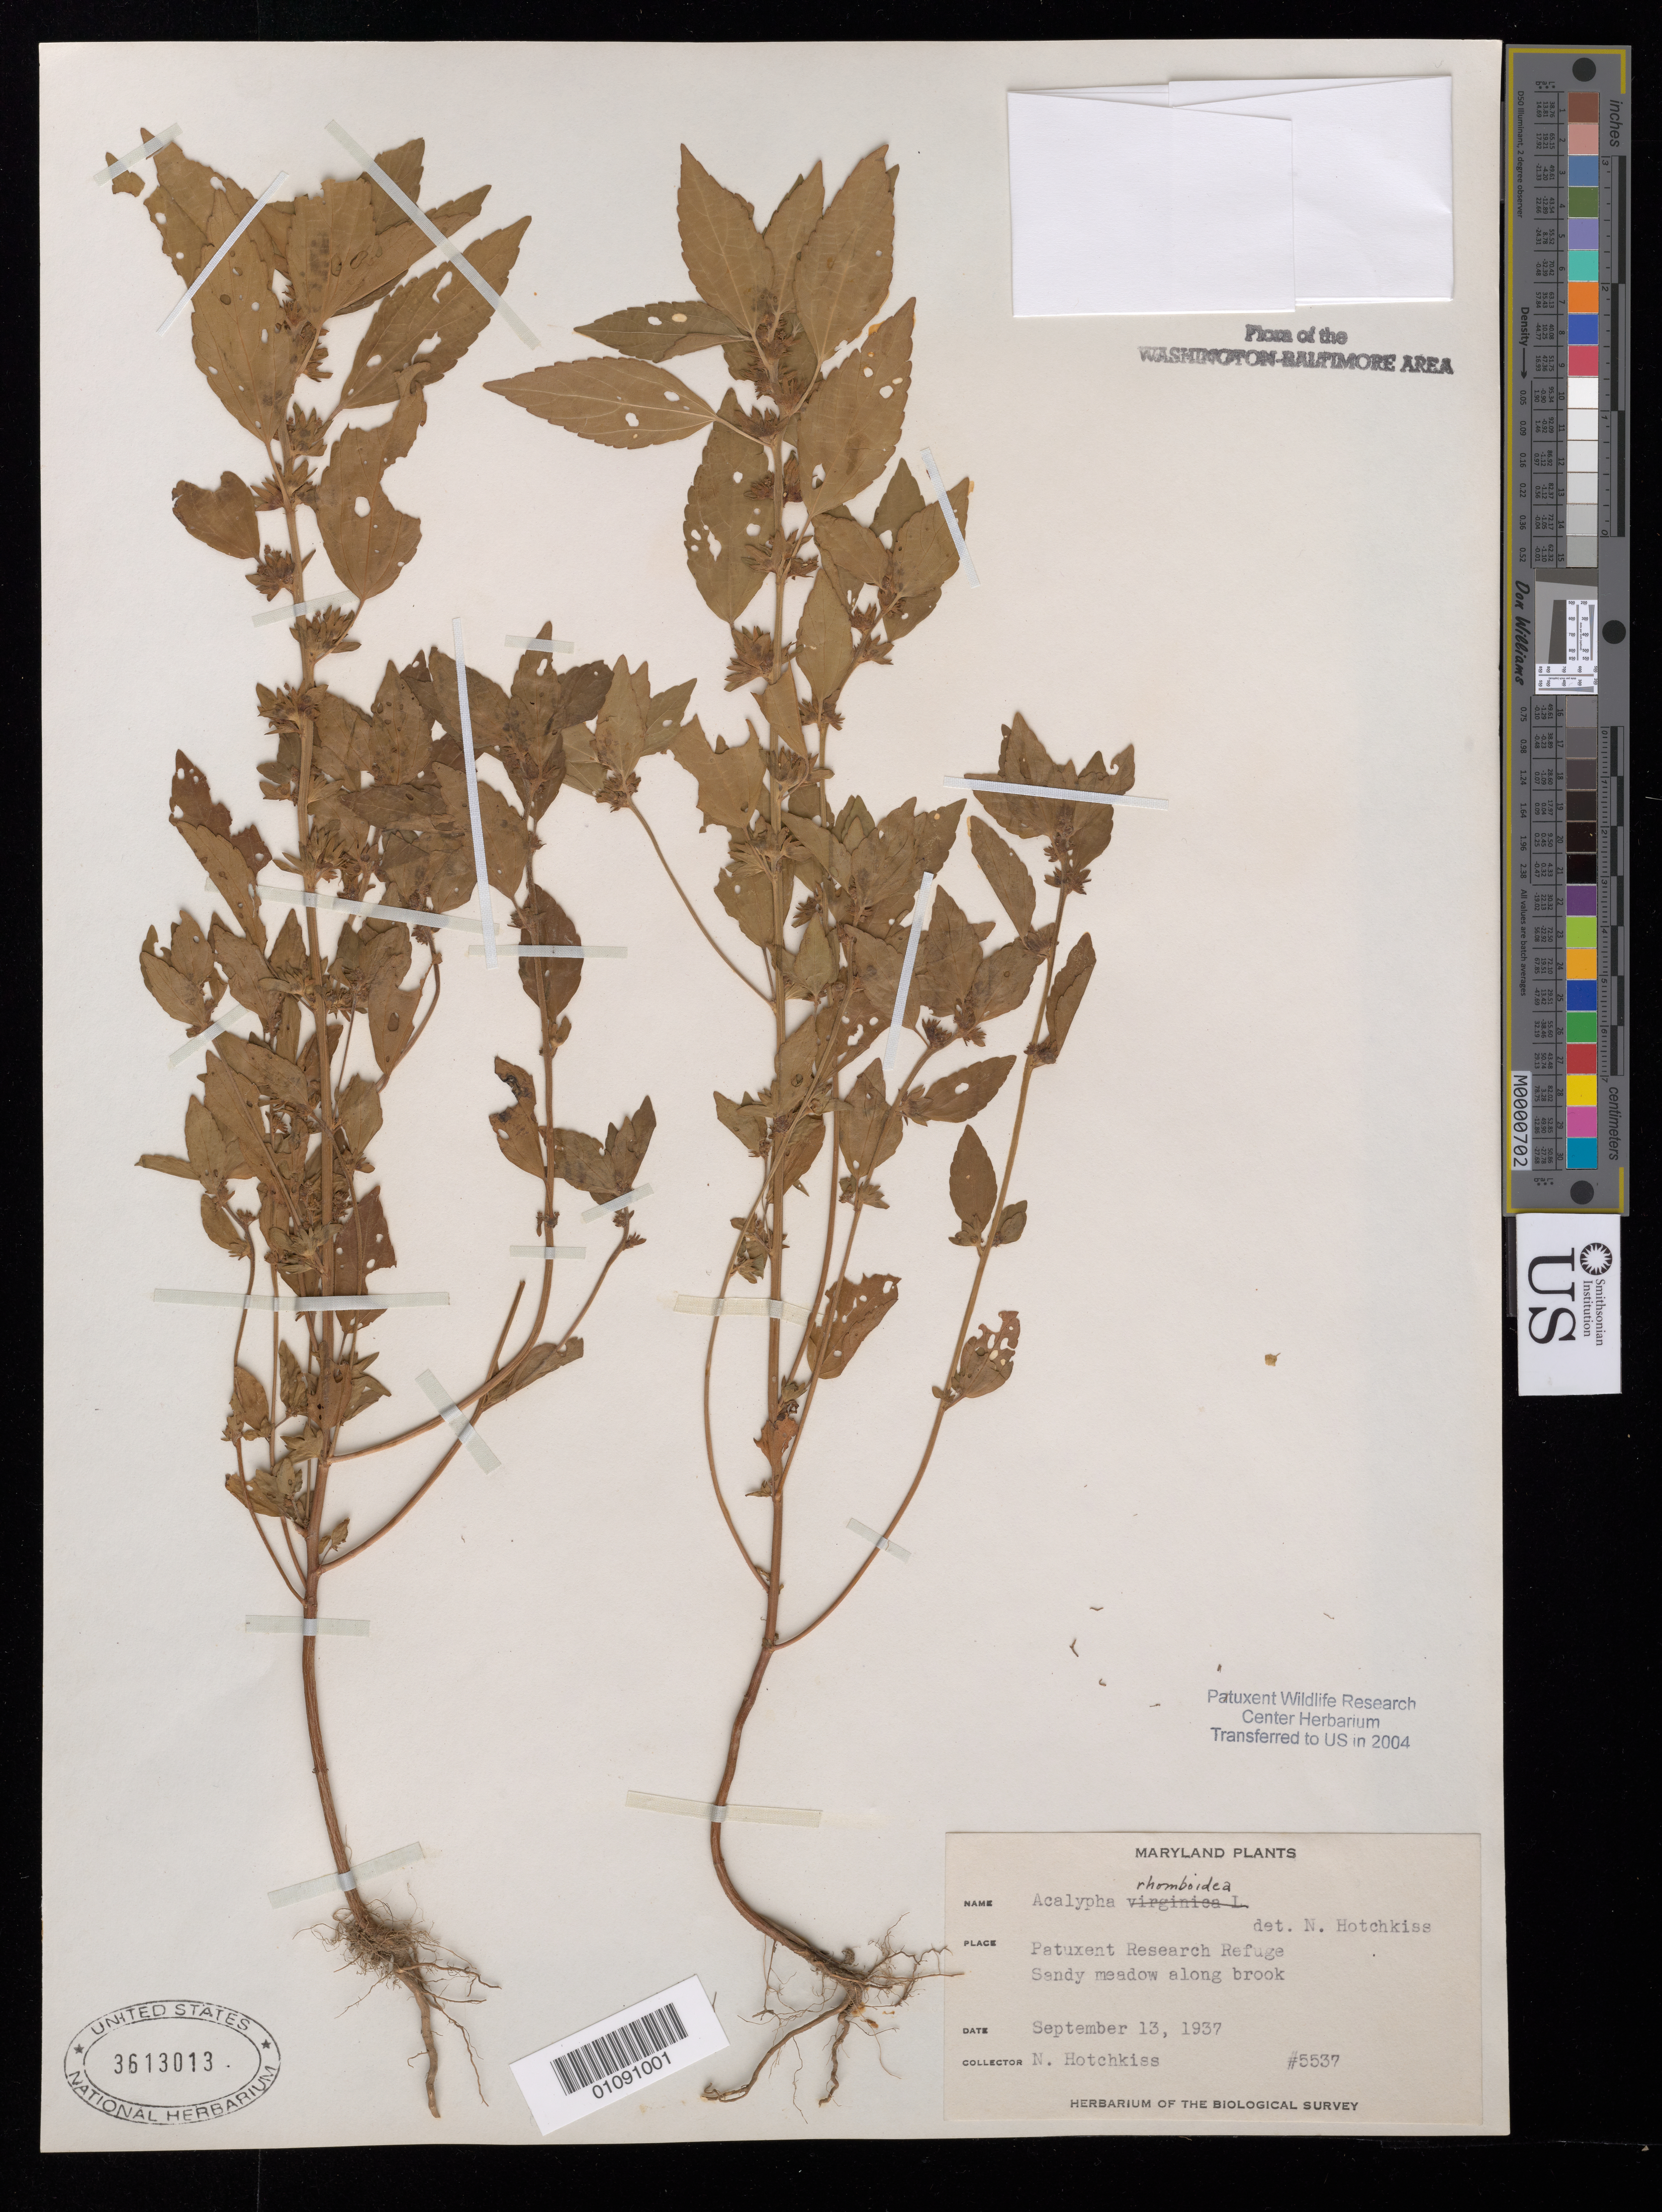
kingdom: Plantae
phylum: Tracheophyta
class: Magnoliopsida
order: Malpighiales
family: Euphorbiaceae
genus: Acalypha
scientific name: Acalypha rhomboidea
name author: Raf.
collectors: N. Hotchkiss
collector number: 5537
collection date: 1937-09-13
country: United States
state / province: Maryland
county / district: Prince George's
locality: Patuxent Wildlife Refuge.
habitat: Sandy meadow along brook.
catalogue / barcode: US 3613013